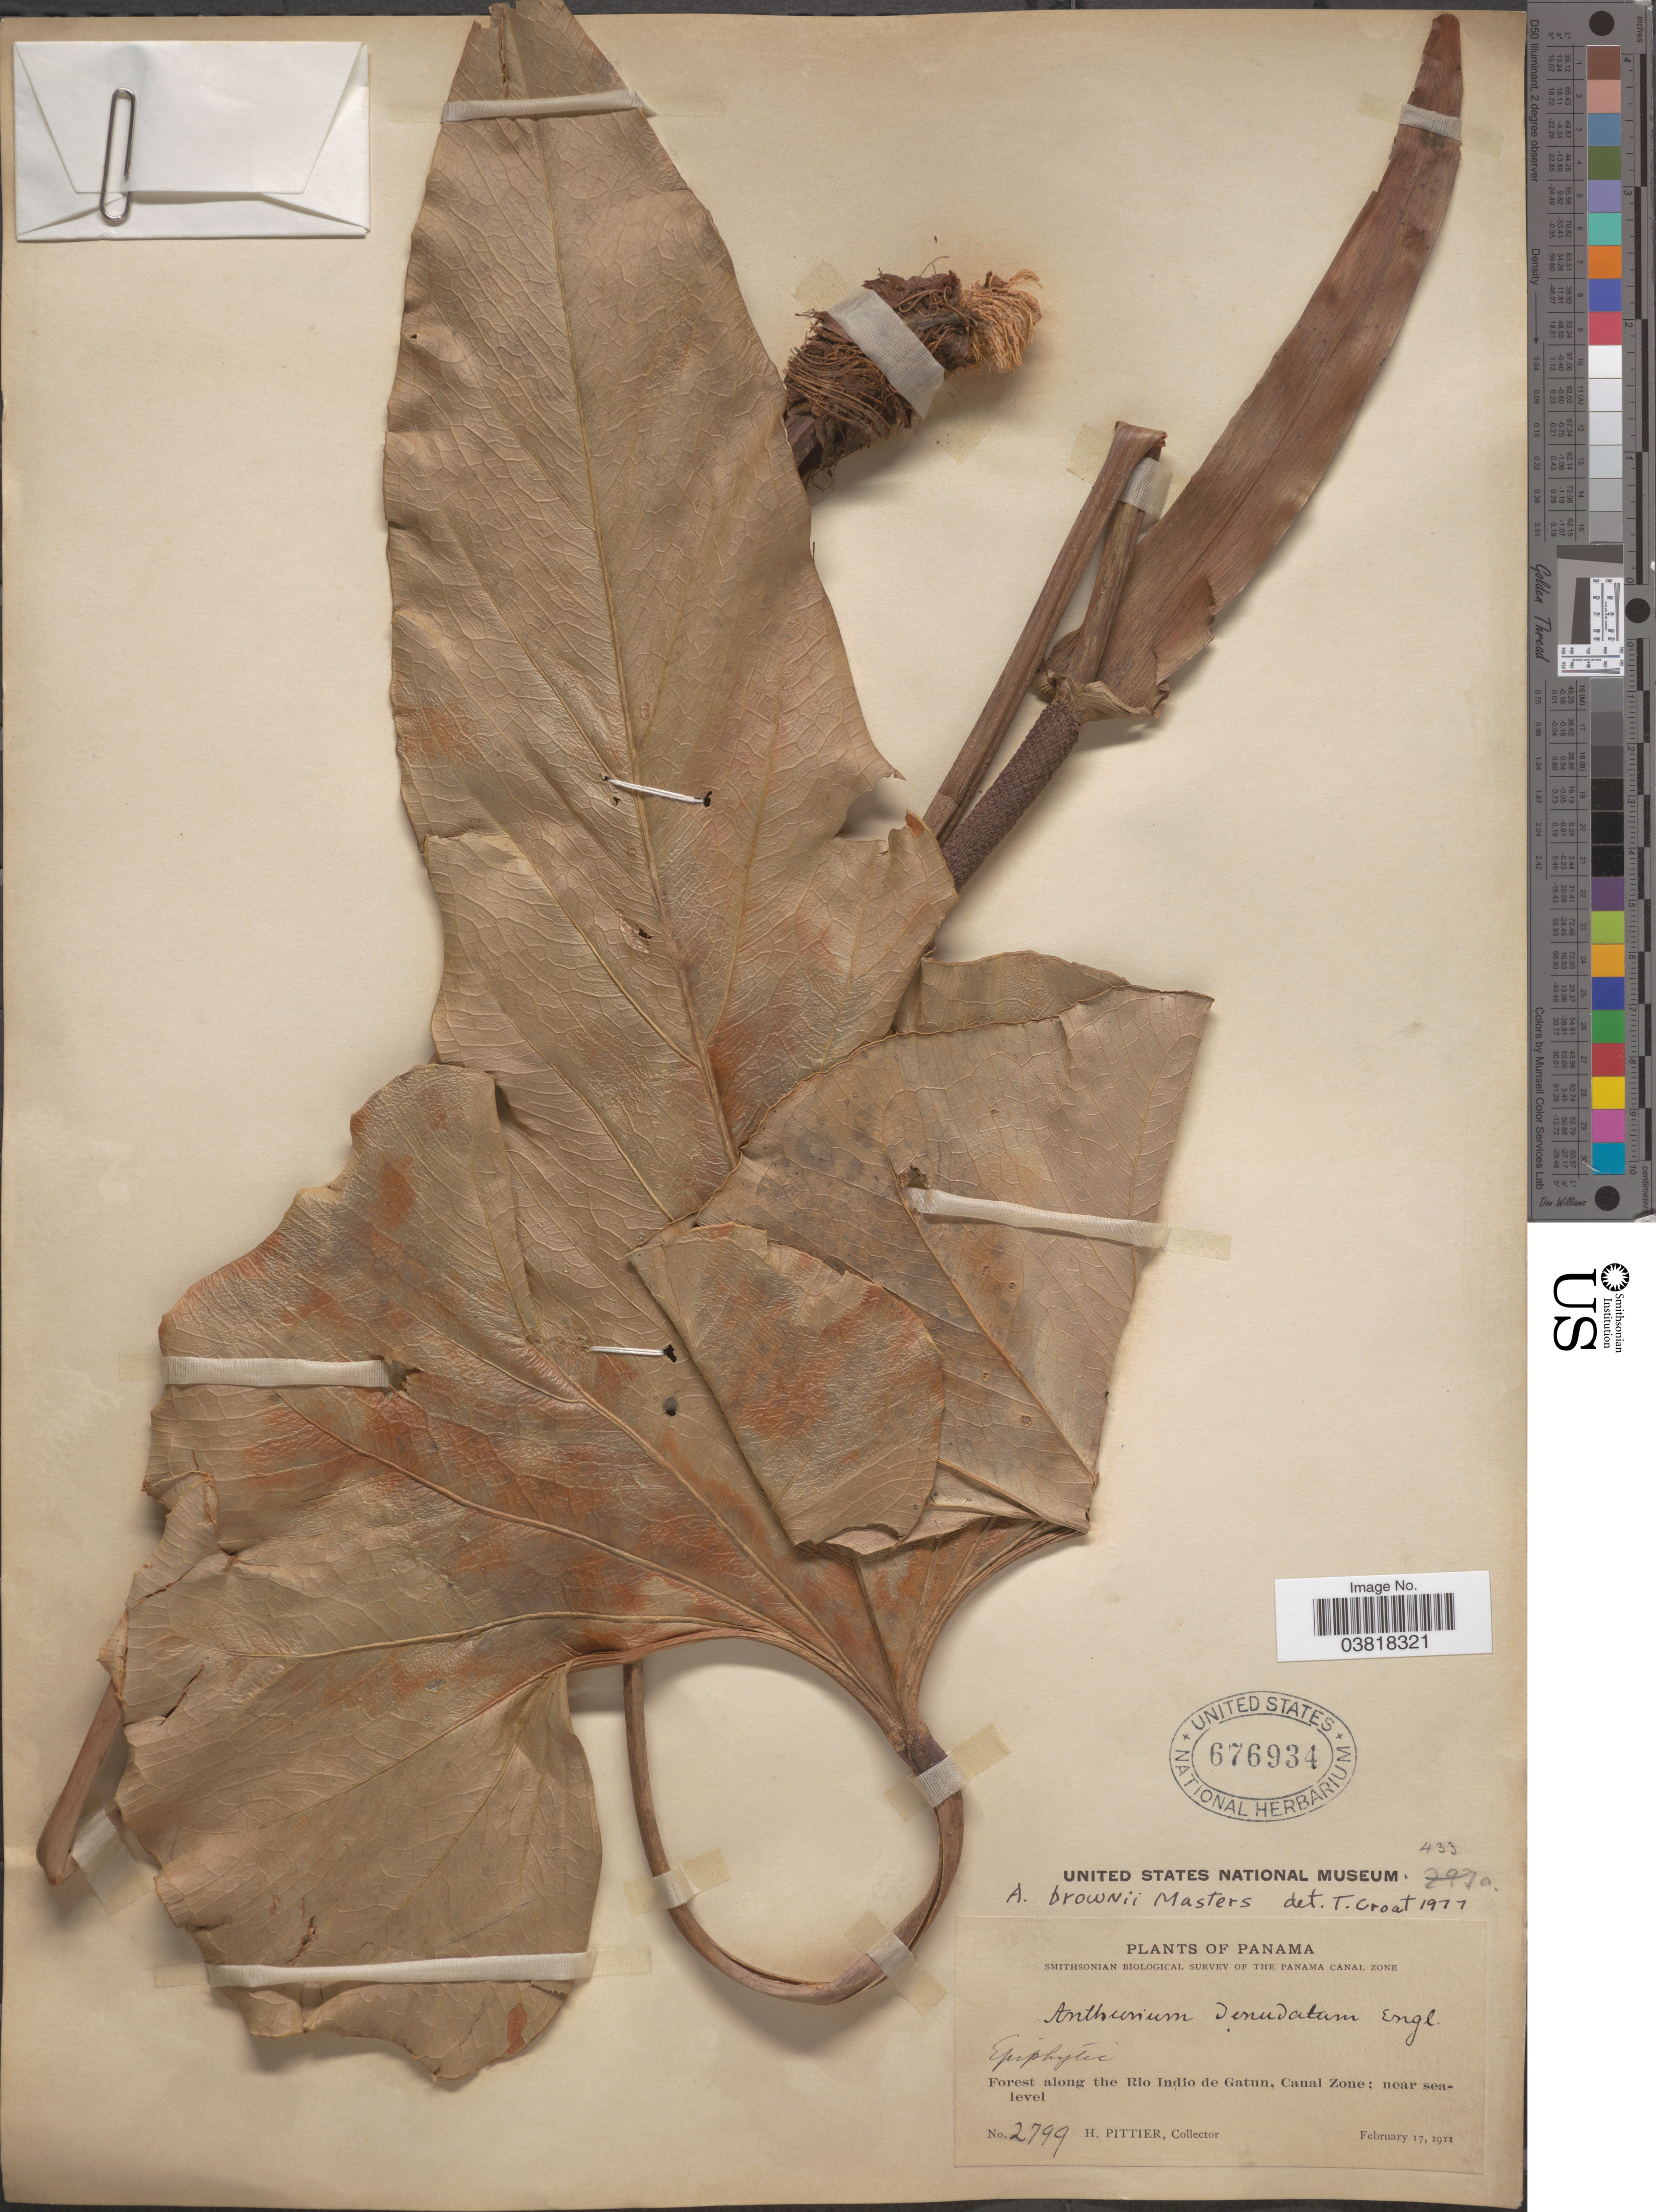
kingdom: Plantae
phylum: Tracheophyta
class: Liliopsida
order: Alismatales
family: Araceae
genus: Anthurium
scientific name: Anthurium brownii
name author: Mast.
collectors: H. F. Pittier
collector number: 2799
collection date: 1911-02-17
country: Panama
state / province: Colón / Panamá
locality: Forest along the Rio Indio de Gatun, Canal Zone.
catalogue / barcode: US 676934